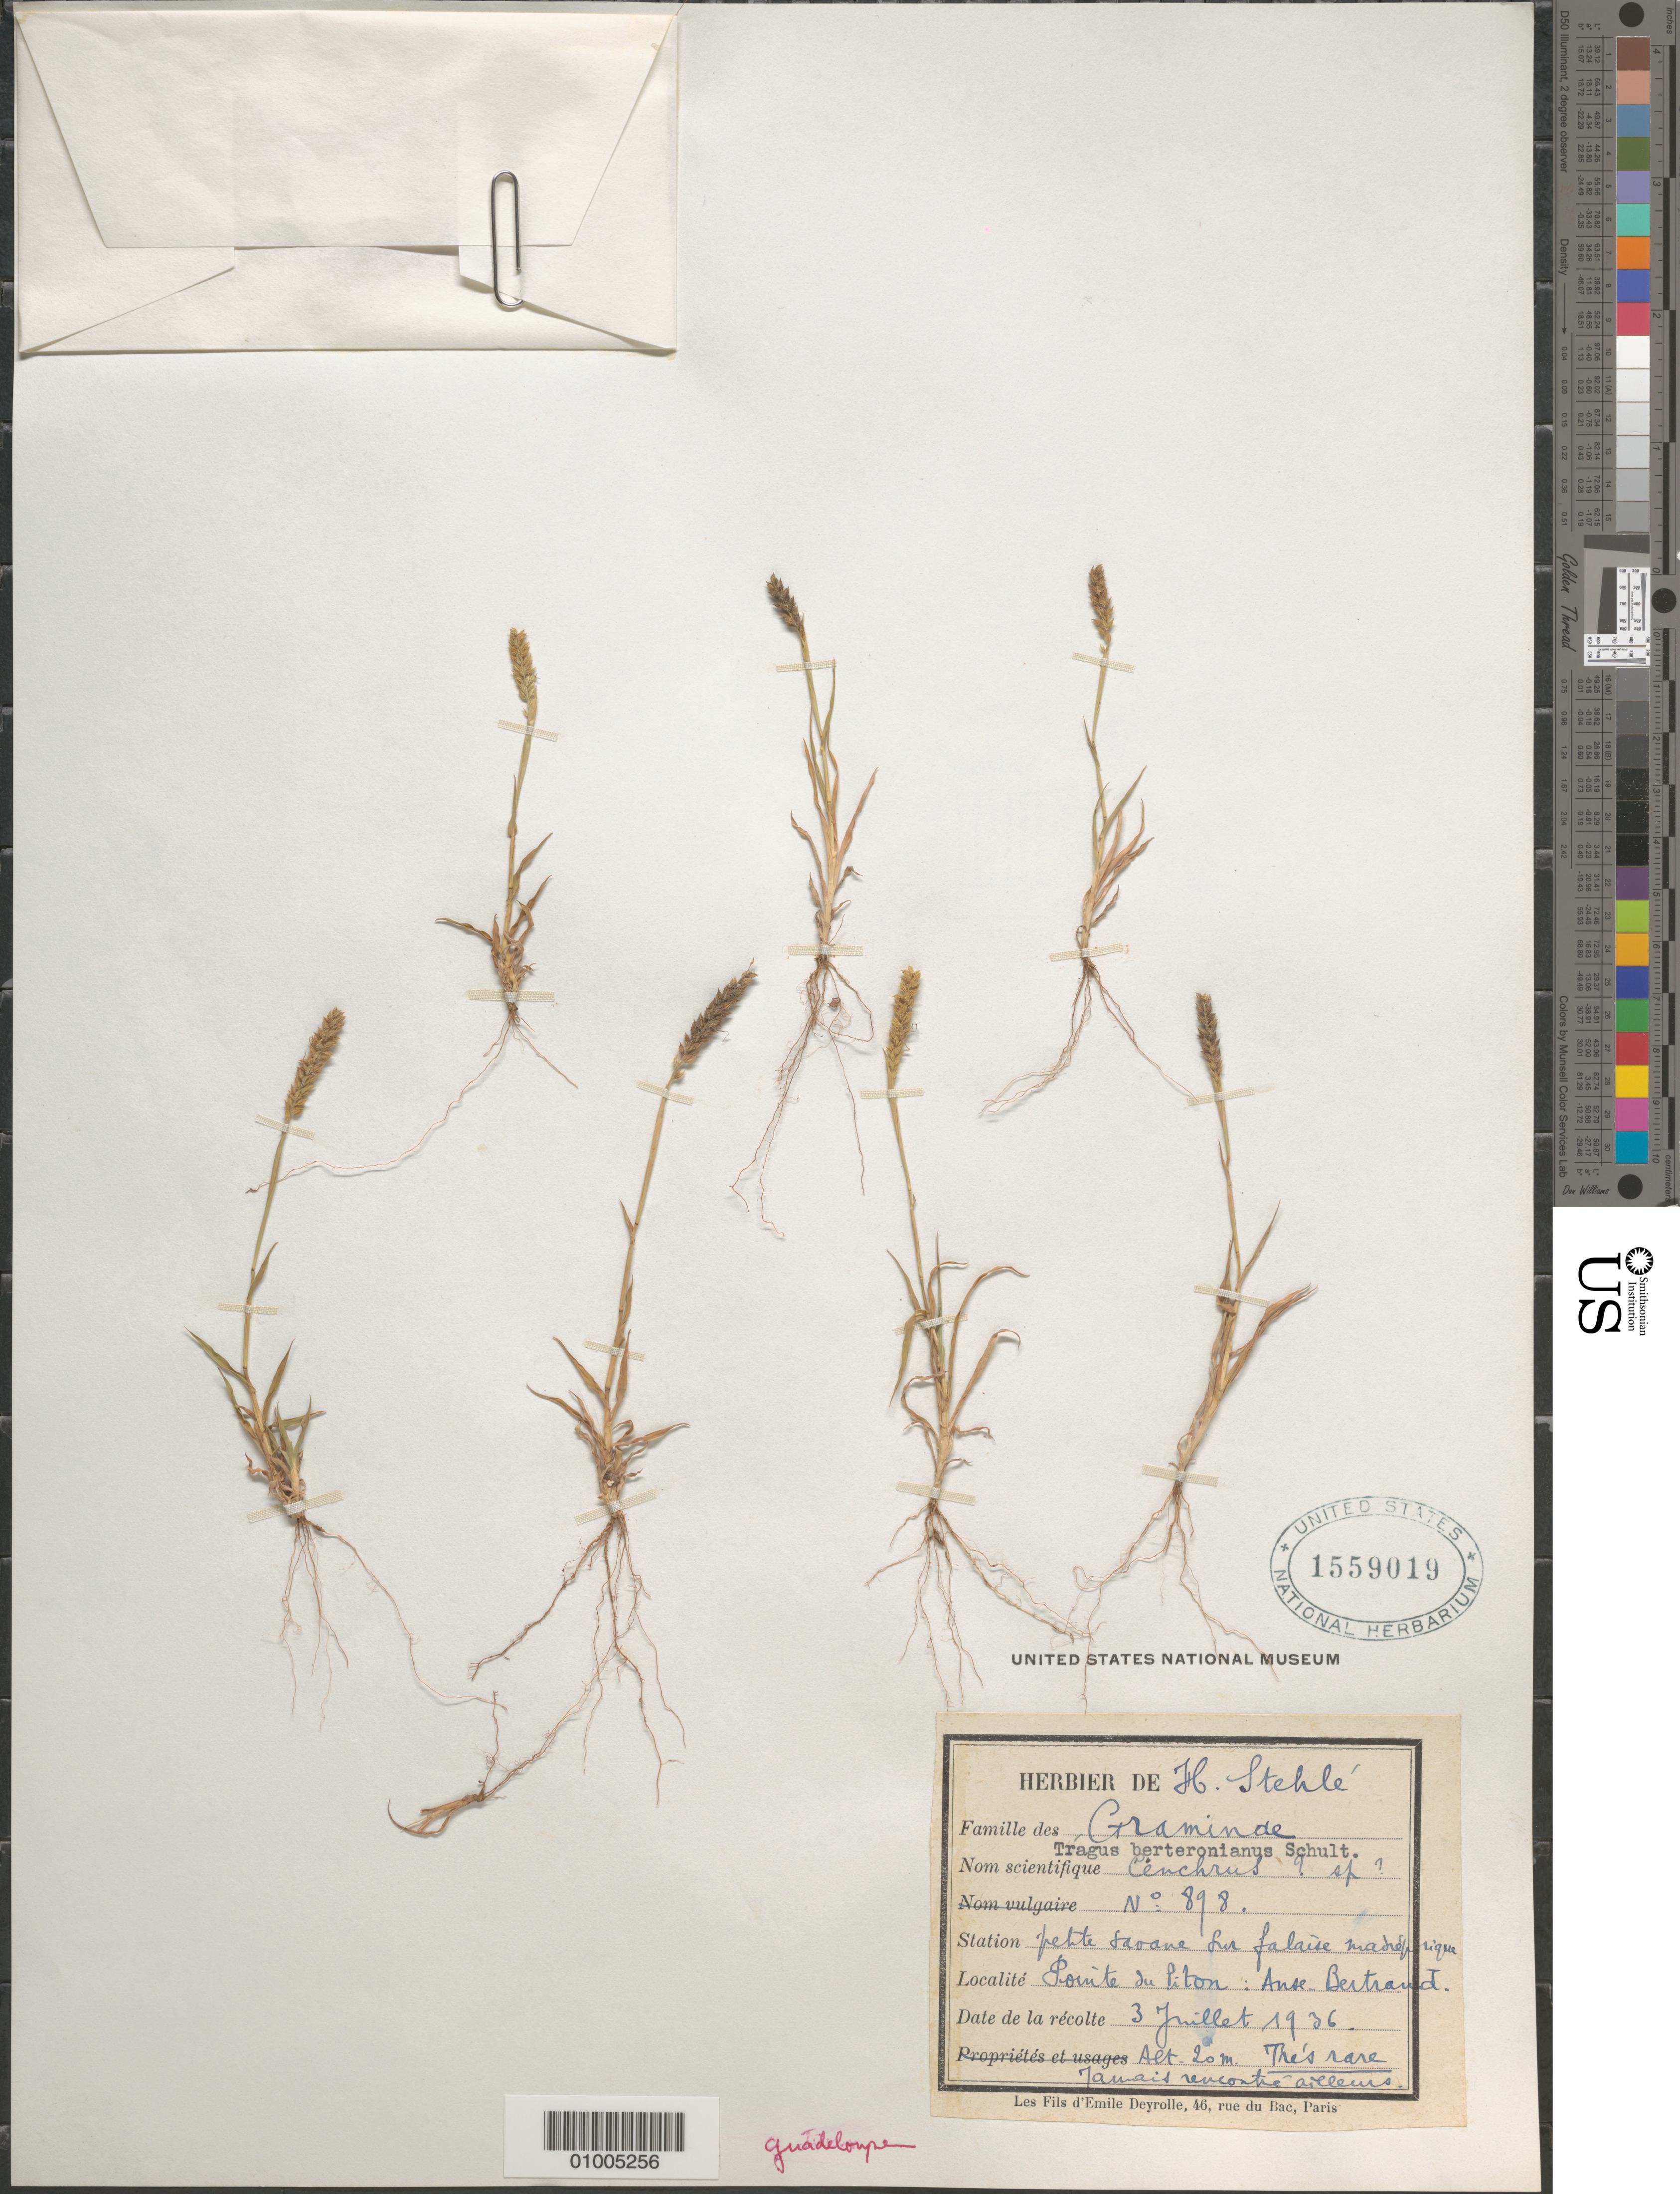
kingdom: Plantae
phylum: Tracheophyta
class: Liliopsida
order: Poales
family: Poaceae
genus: Tragus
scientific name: Tragus berteronianus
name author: Schult.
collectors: H. Stehlé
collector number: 898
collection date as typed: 03 Jul 1936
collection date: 1936-07-03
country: Guadeloupe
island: Basse Terre [Guadeloupe]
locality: Pointe du Piton: Anse Bertraud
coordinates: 0 N, 0 E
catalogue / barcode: US 1559019